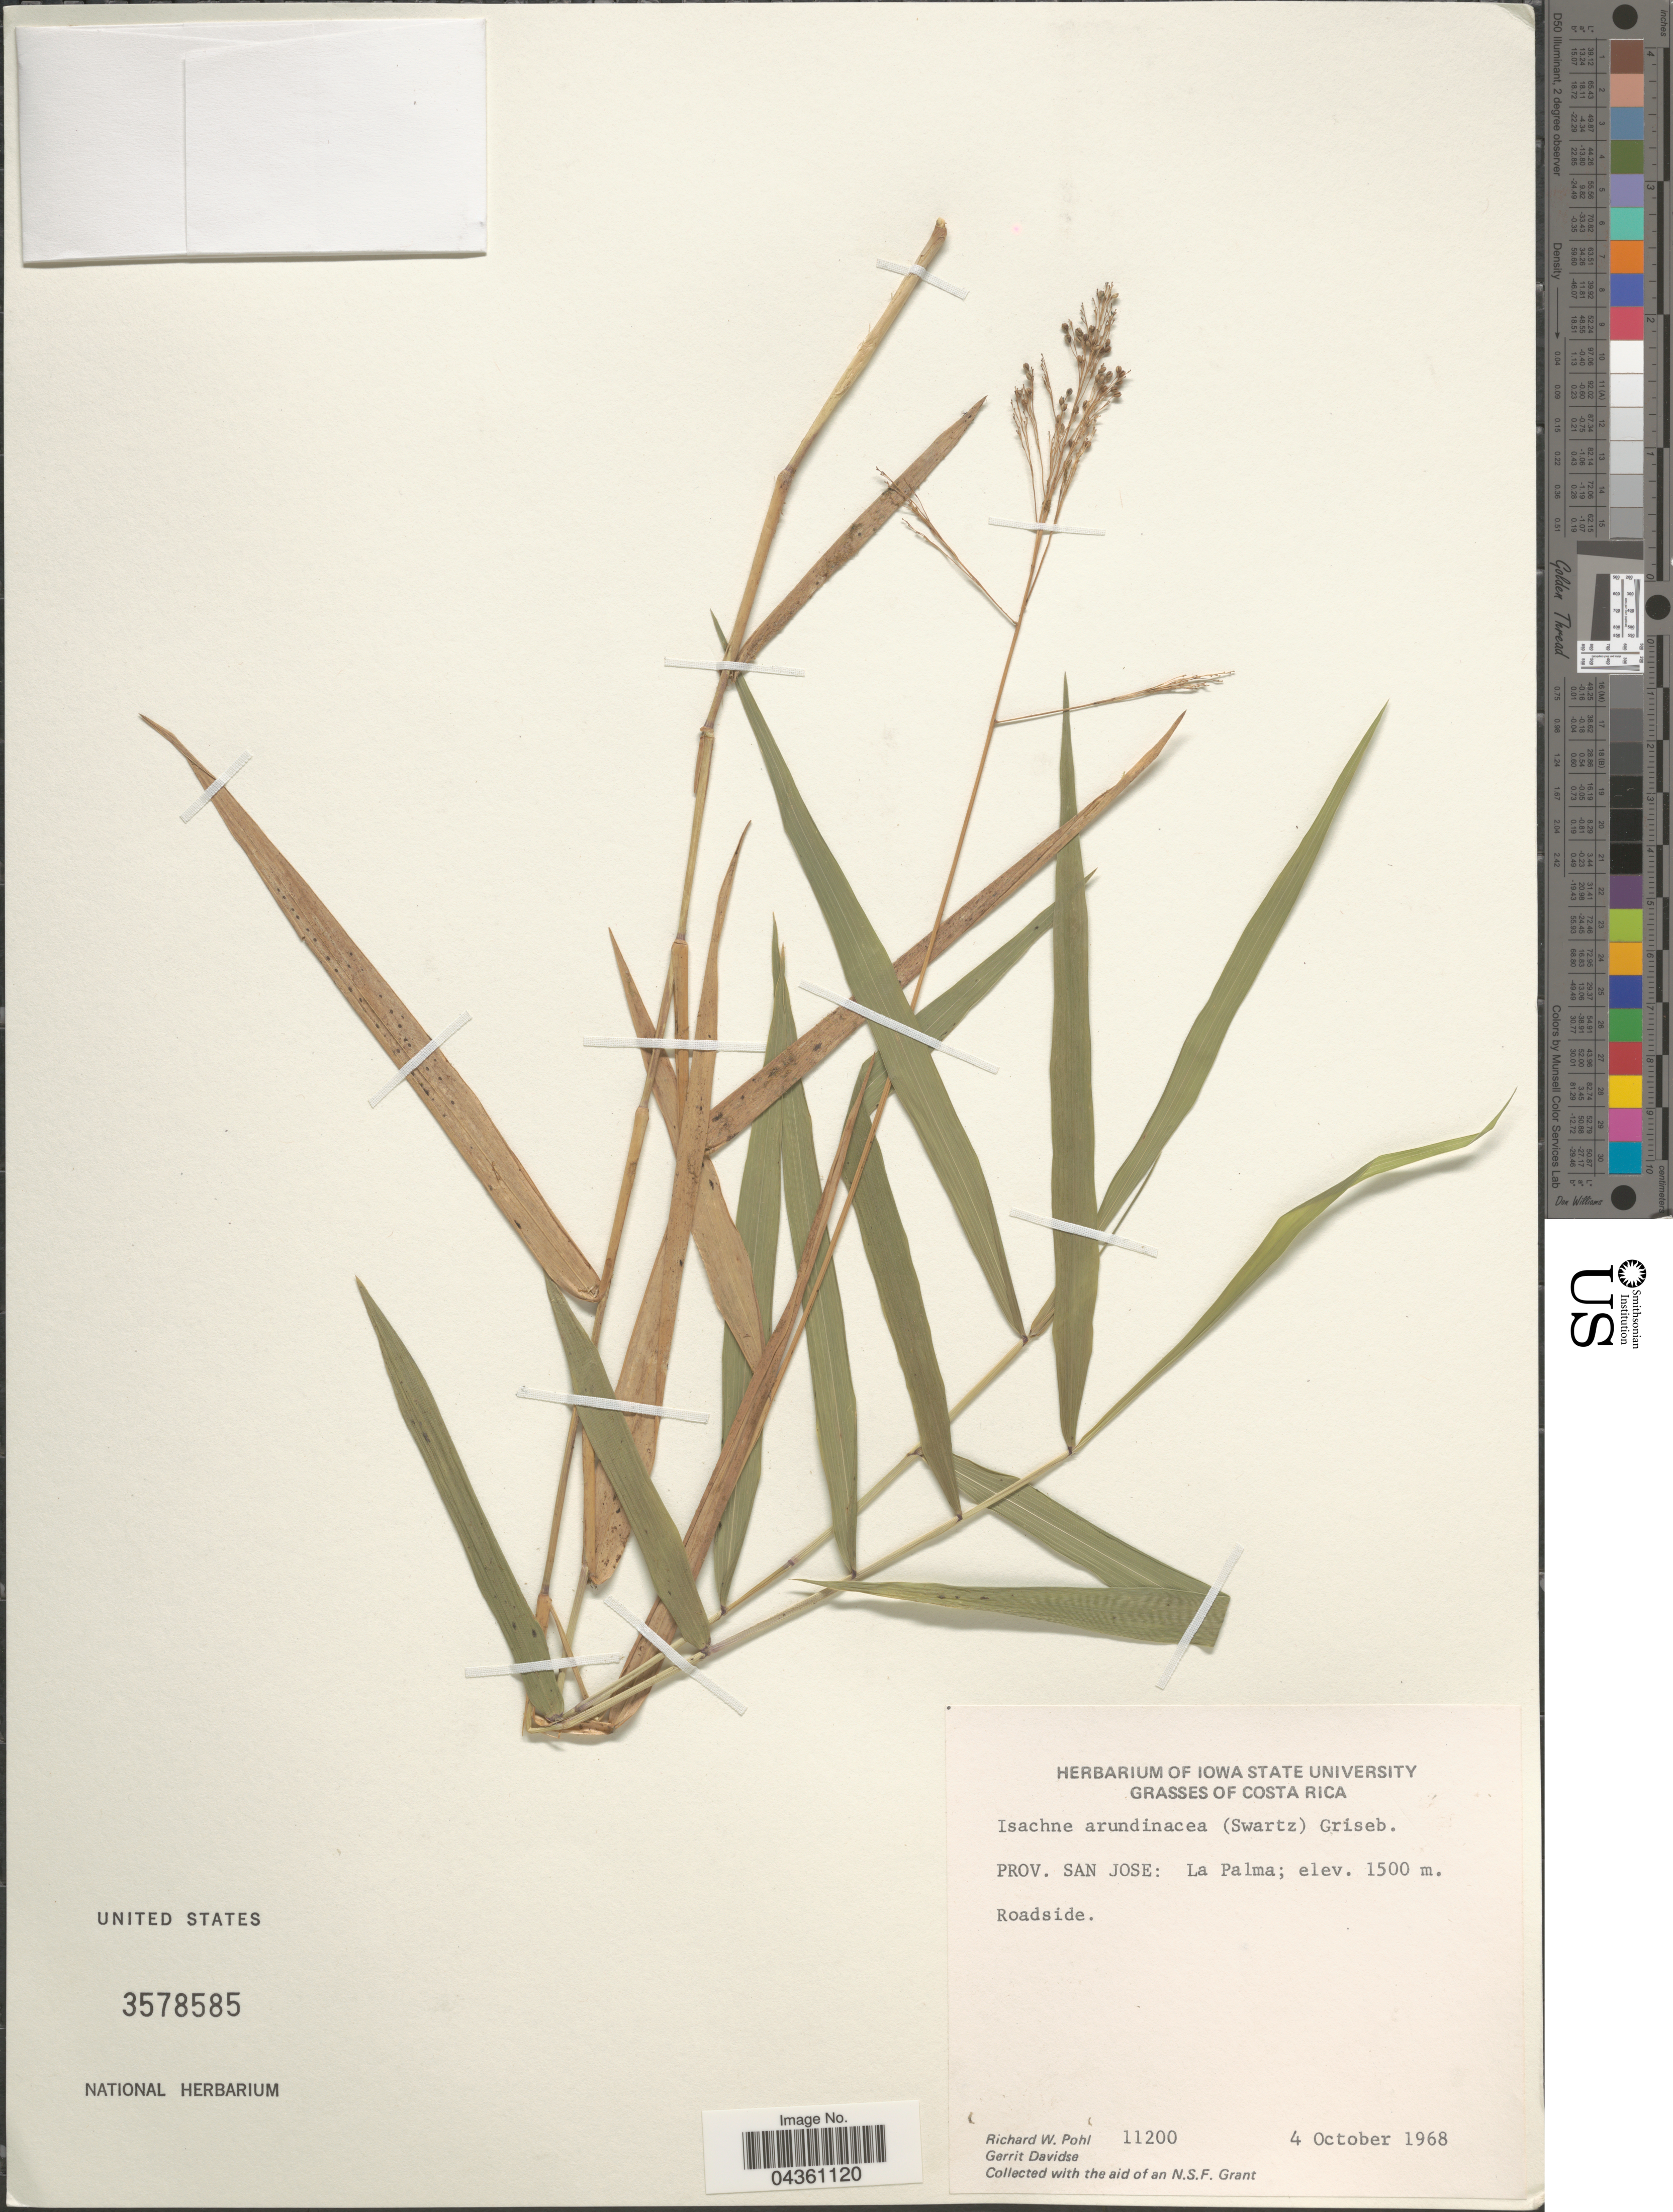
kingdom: Plantae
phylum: Tracheophyta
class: Liliopsida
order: Poales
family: Poaceae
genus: Isachne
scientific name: Isachne arundinacea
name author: (Sw.) Griseb.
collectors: R. W. Pohl & G. Davidse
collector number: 11200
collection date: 1968-10-04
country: Costa Rica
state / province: San José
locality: La Palma.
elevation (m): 1500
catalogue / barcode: US 3578585